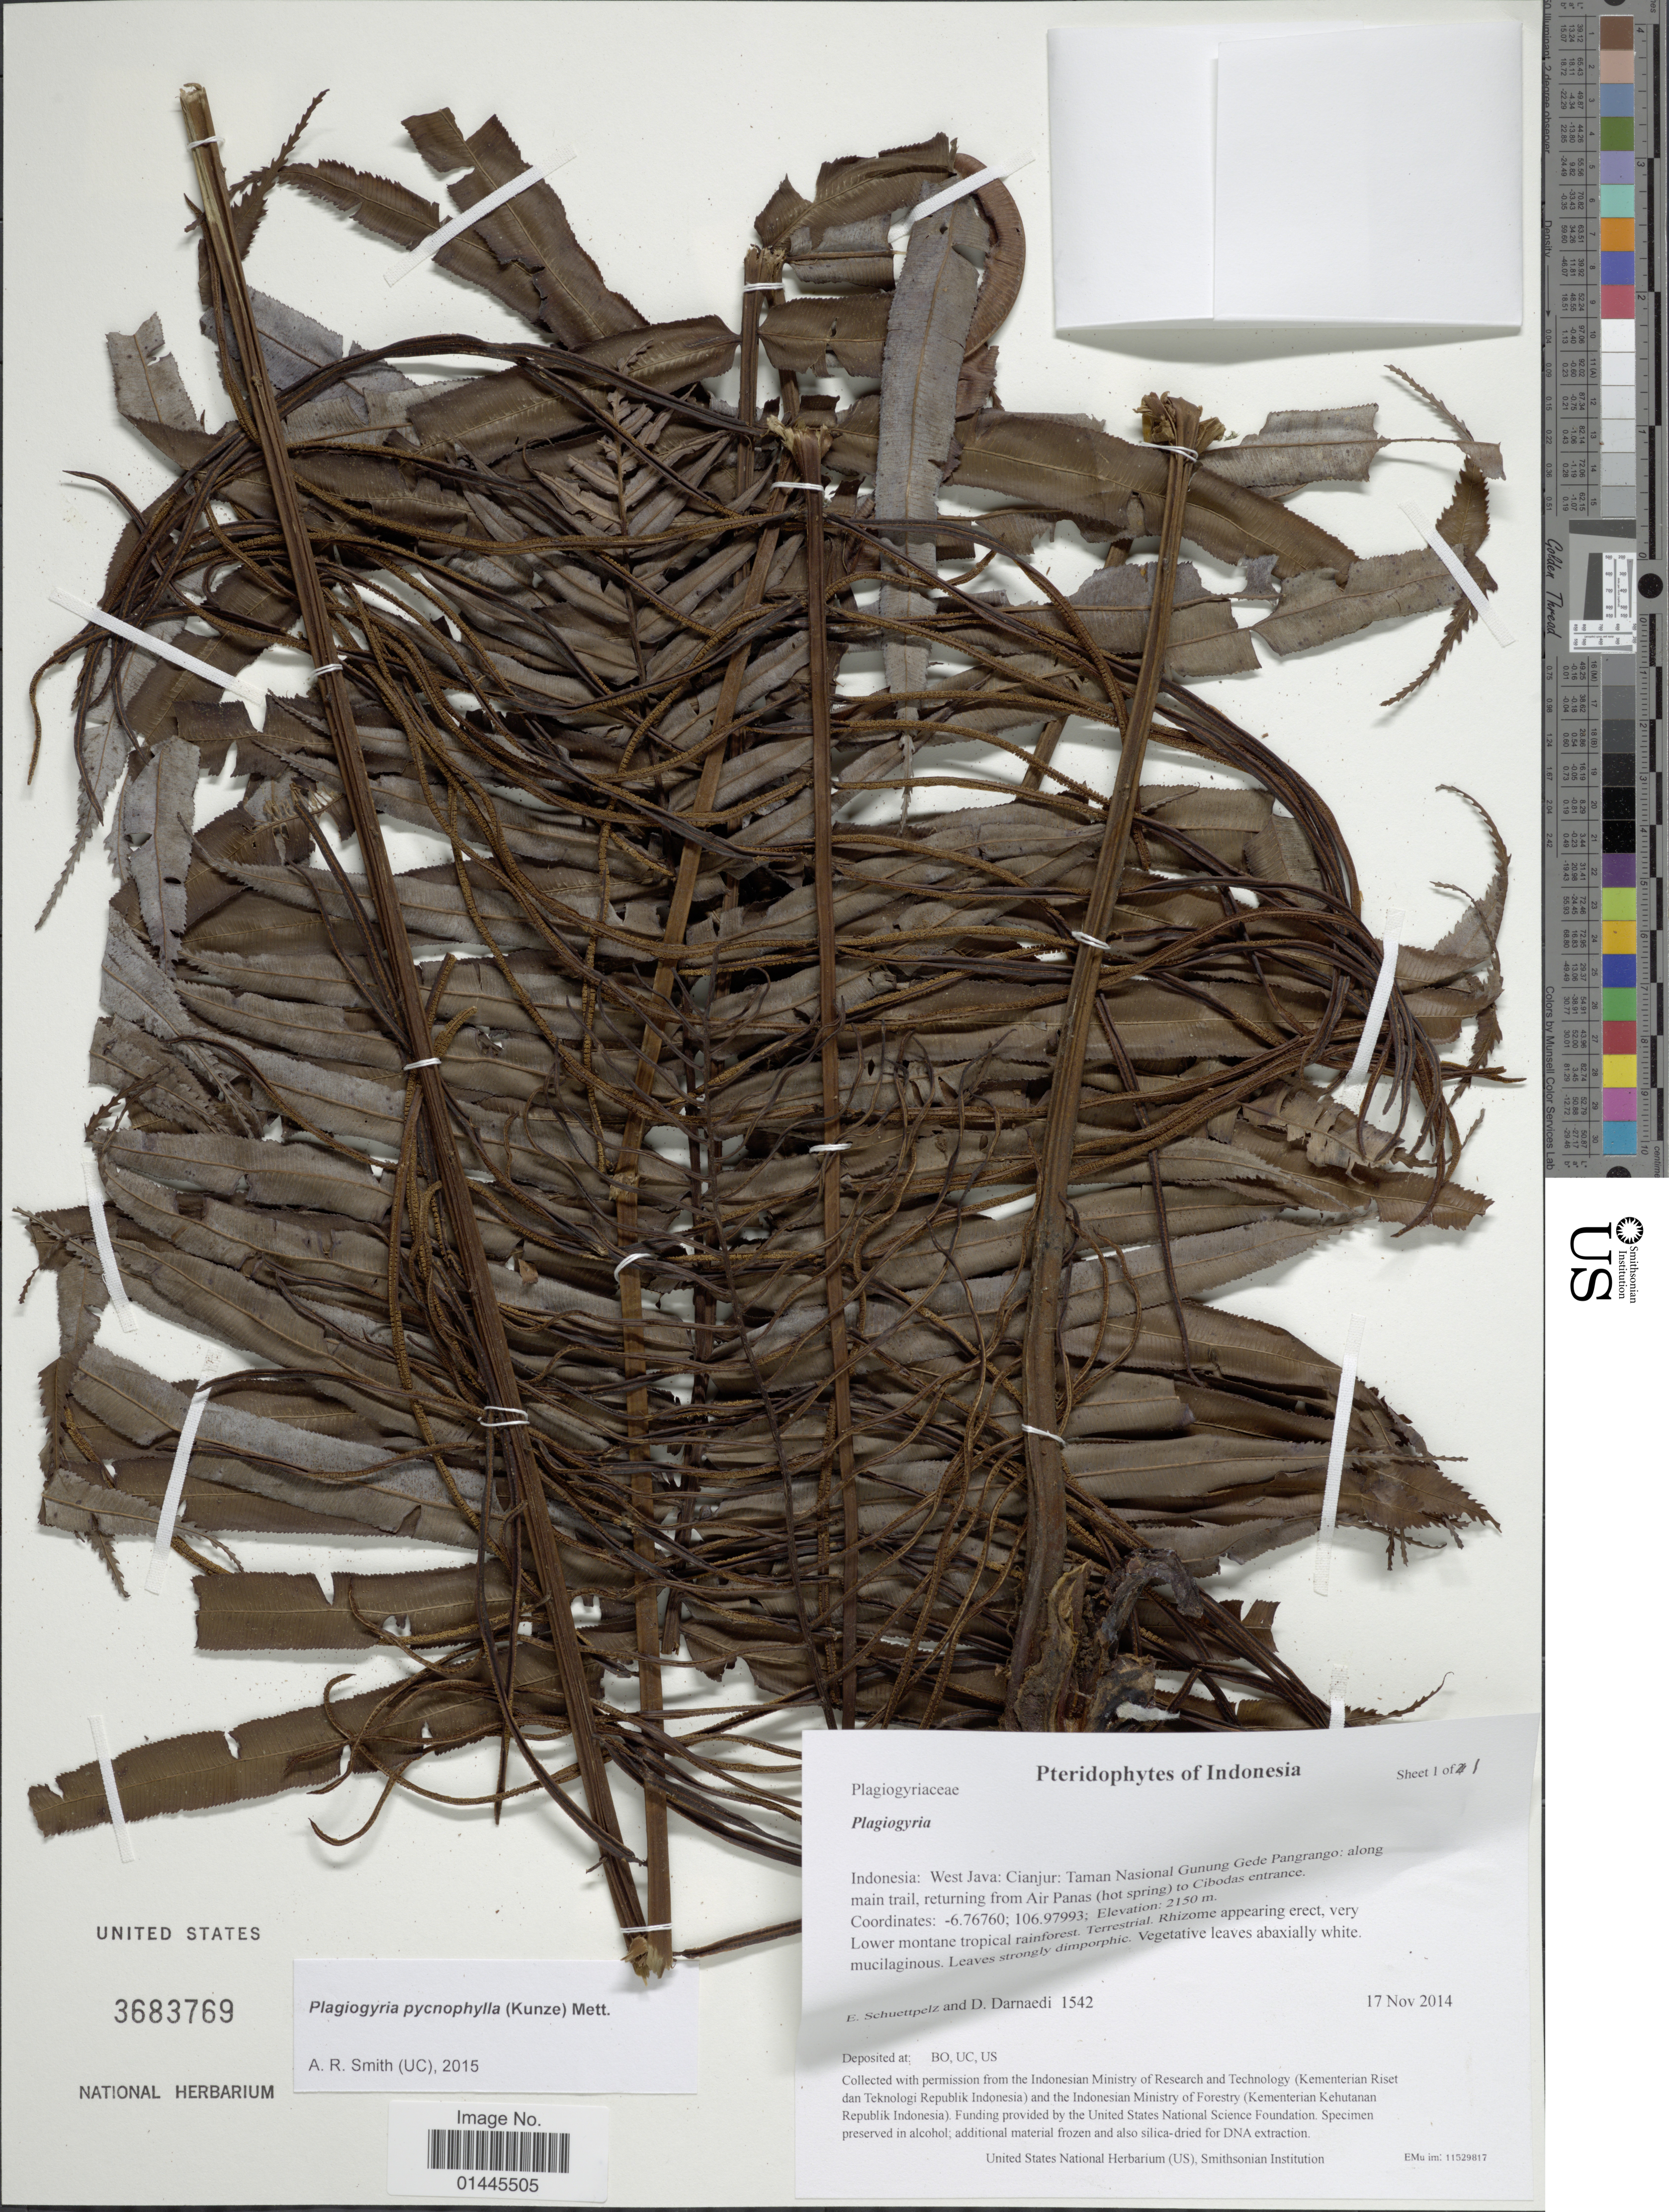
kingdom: Plantae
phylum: Tracheophyta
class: Polypodiopsida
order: Cyatheales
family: Plagiogyriaceae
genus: Plagiogyria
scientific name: Plagiogyria pycnophylla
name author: (Kunze) Mett.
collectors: E. Schuettpelz & D. Darnaedi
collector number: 1542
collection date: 2014-11-17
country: Indonesia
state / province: Java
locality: West Java: Cianjur: Taman Nasional Gunung Gede Pangrango: along main trail, returning from Air Panas (hot spring) to Cibodas entrance.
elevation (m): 2150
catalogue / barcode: US 3683769